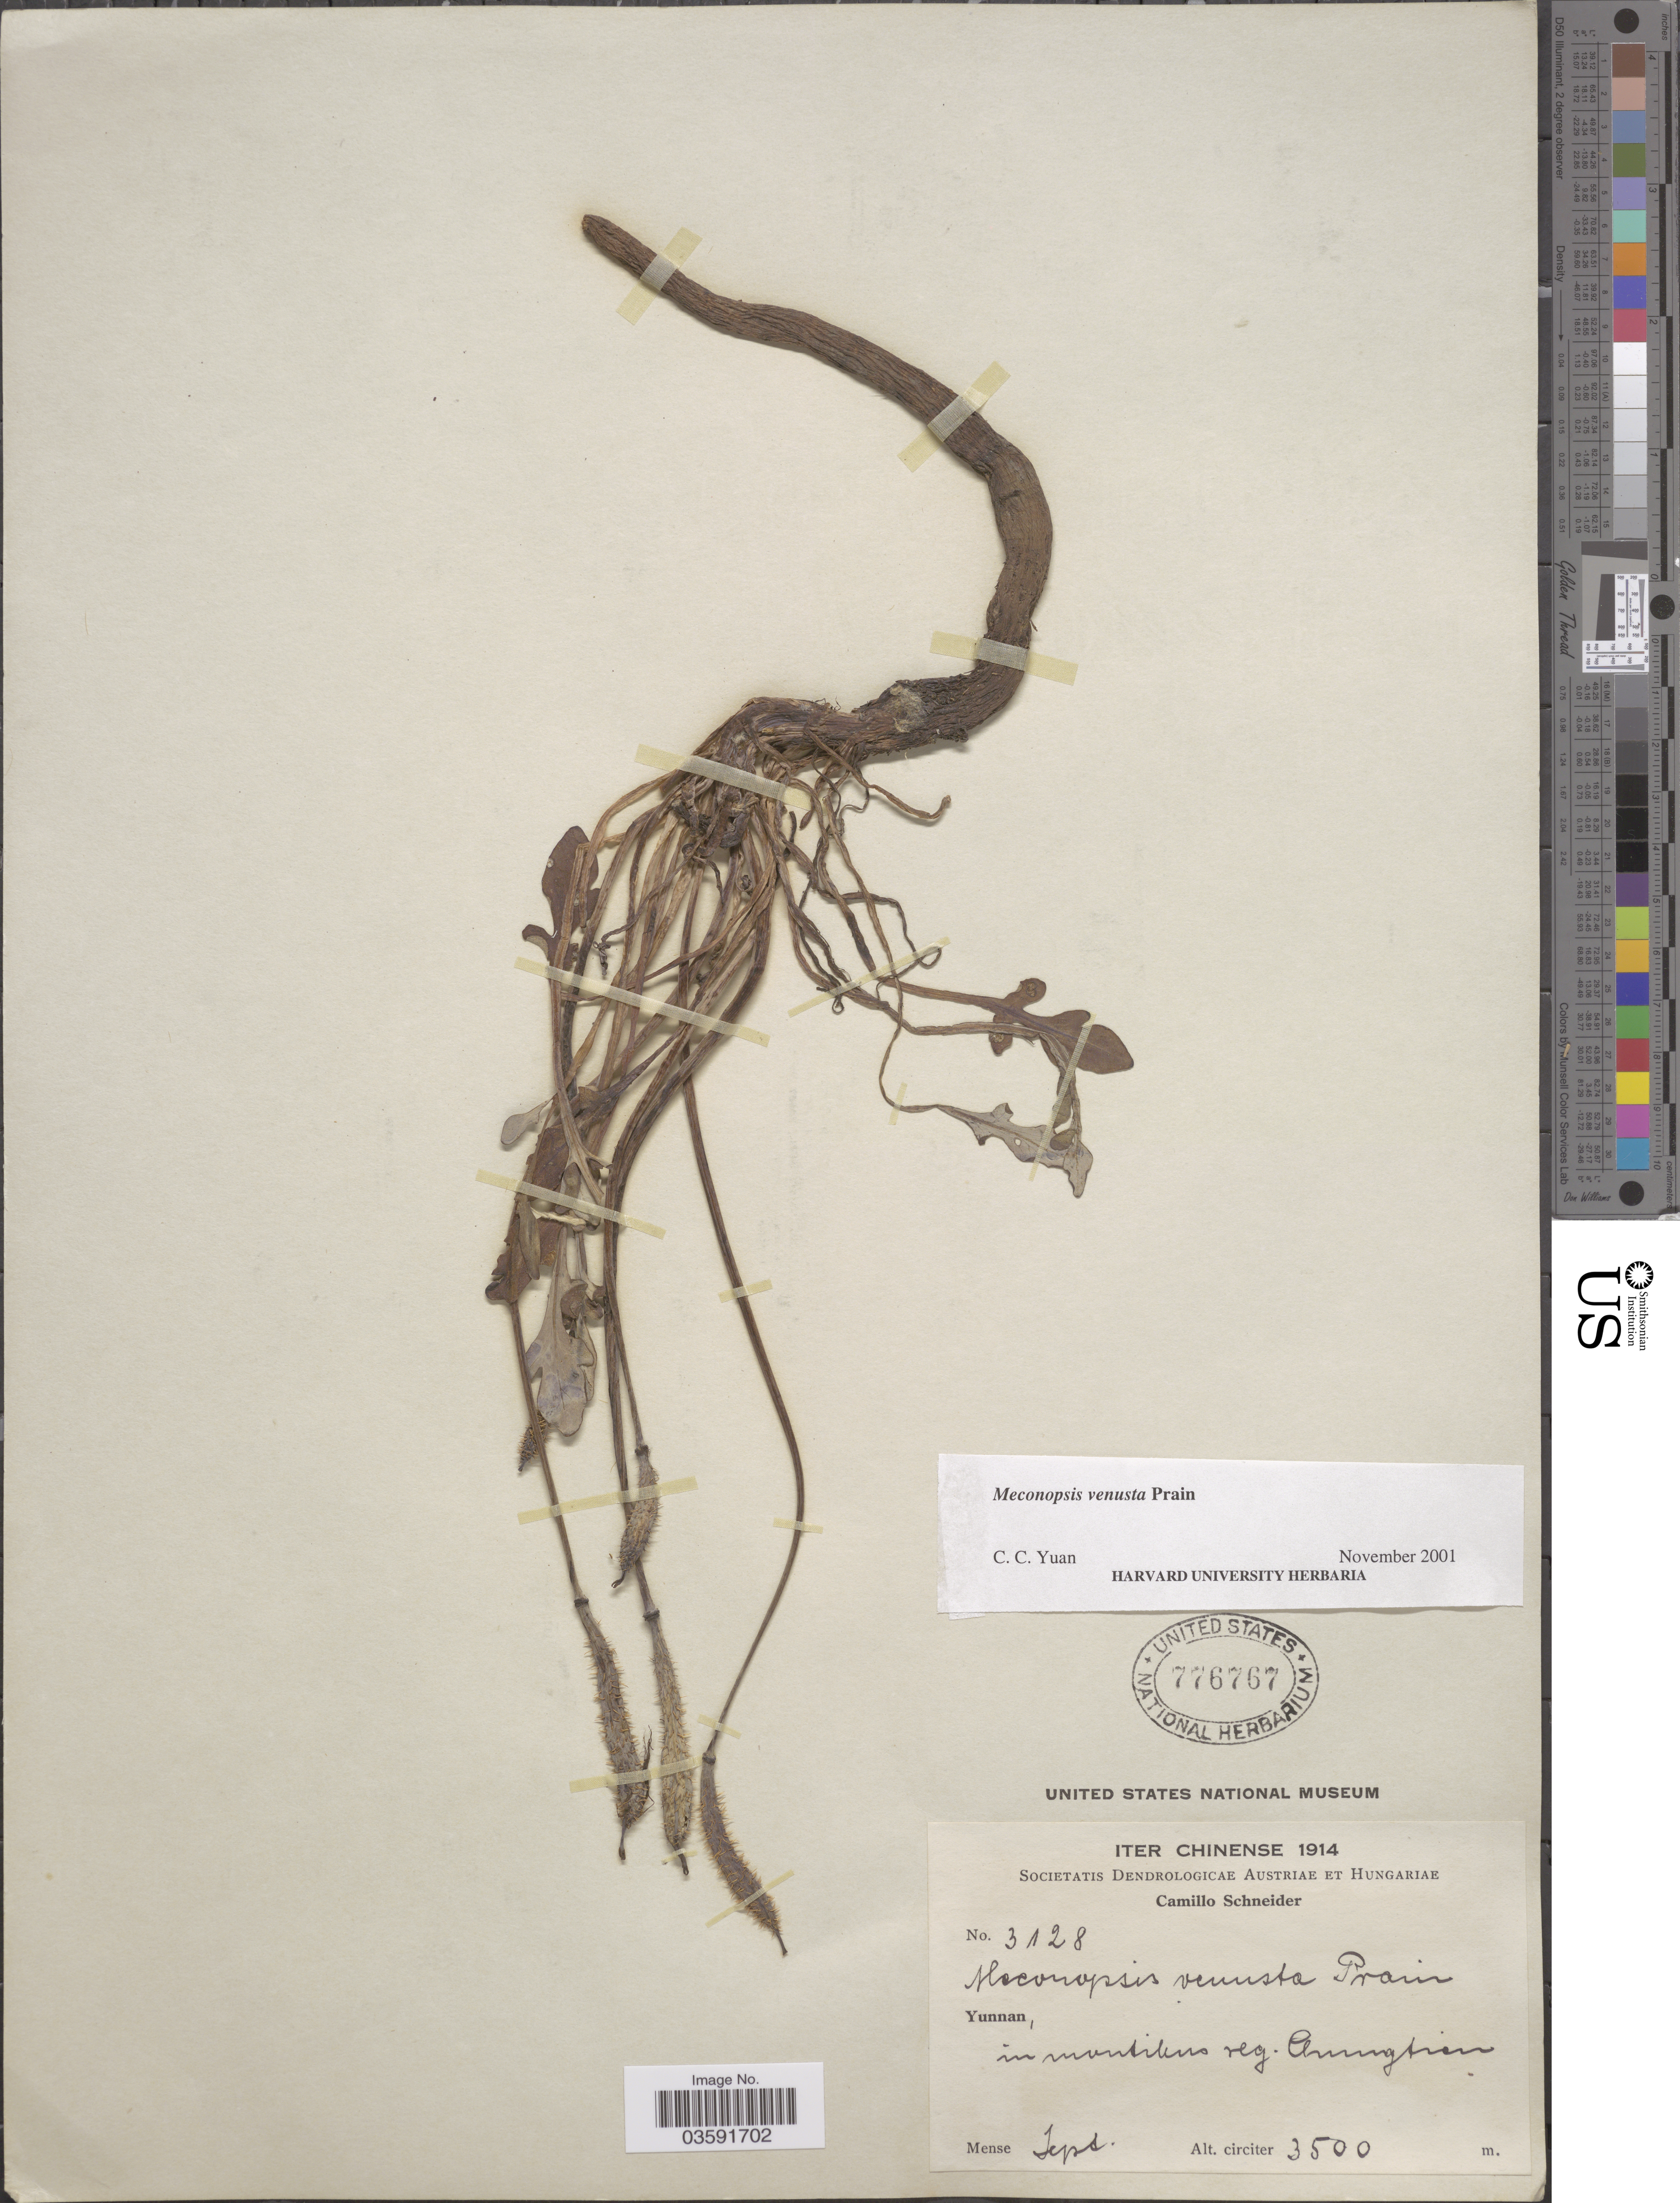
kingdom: Plantae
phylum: Tracheophyta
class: Magnoliopsida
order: Ranunculales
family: Papaveraceae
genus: Meconopsis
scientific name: Meconopsis venusta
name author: Prain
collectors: C. K. Schneider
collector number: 3128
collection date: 1914-09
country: China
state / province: Yunnan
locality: Iter Chinense. In montibus reg [interpreted]. Chungtien.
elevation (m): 3500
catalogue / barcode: US 776767